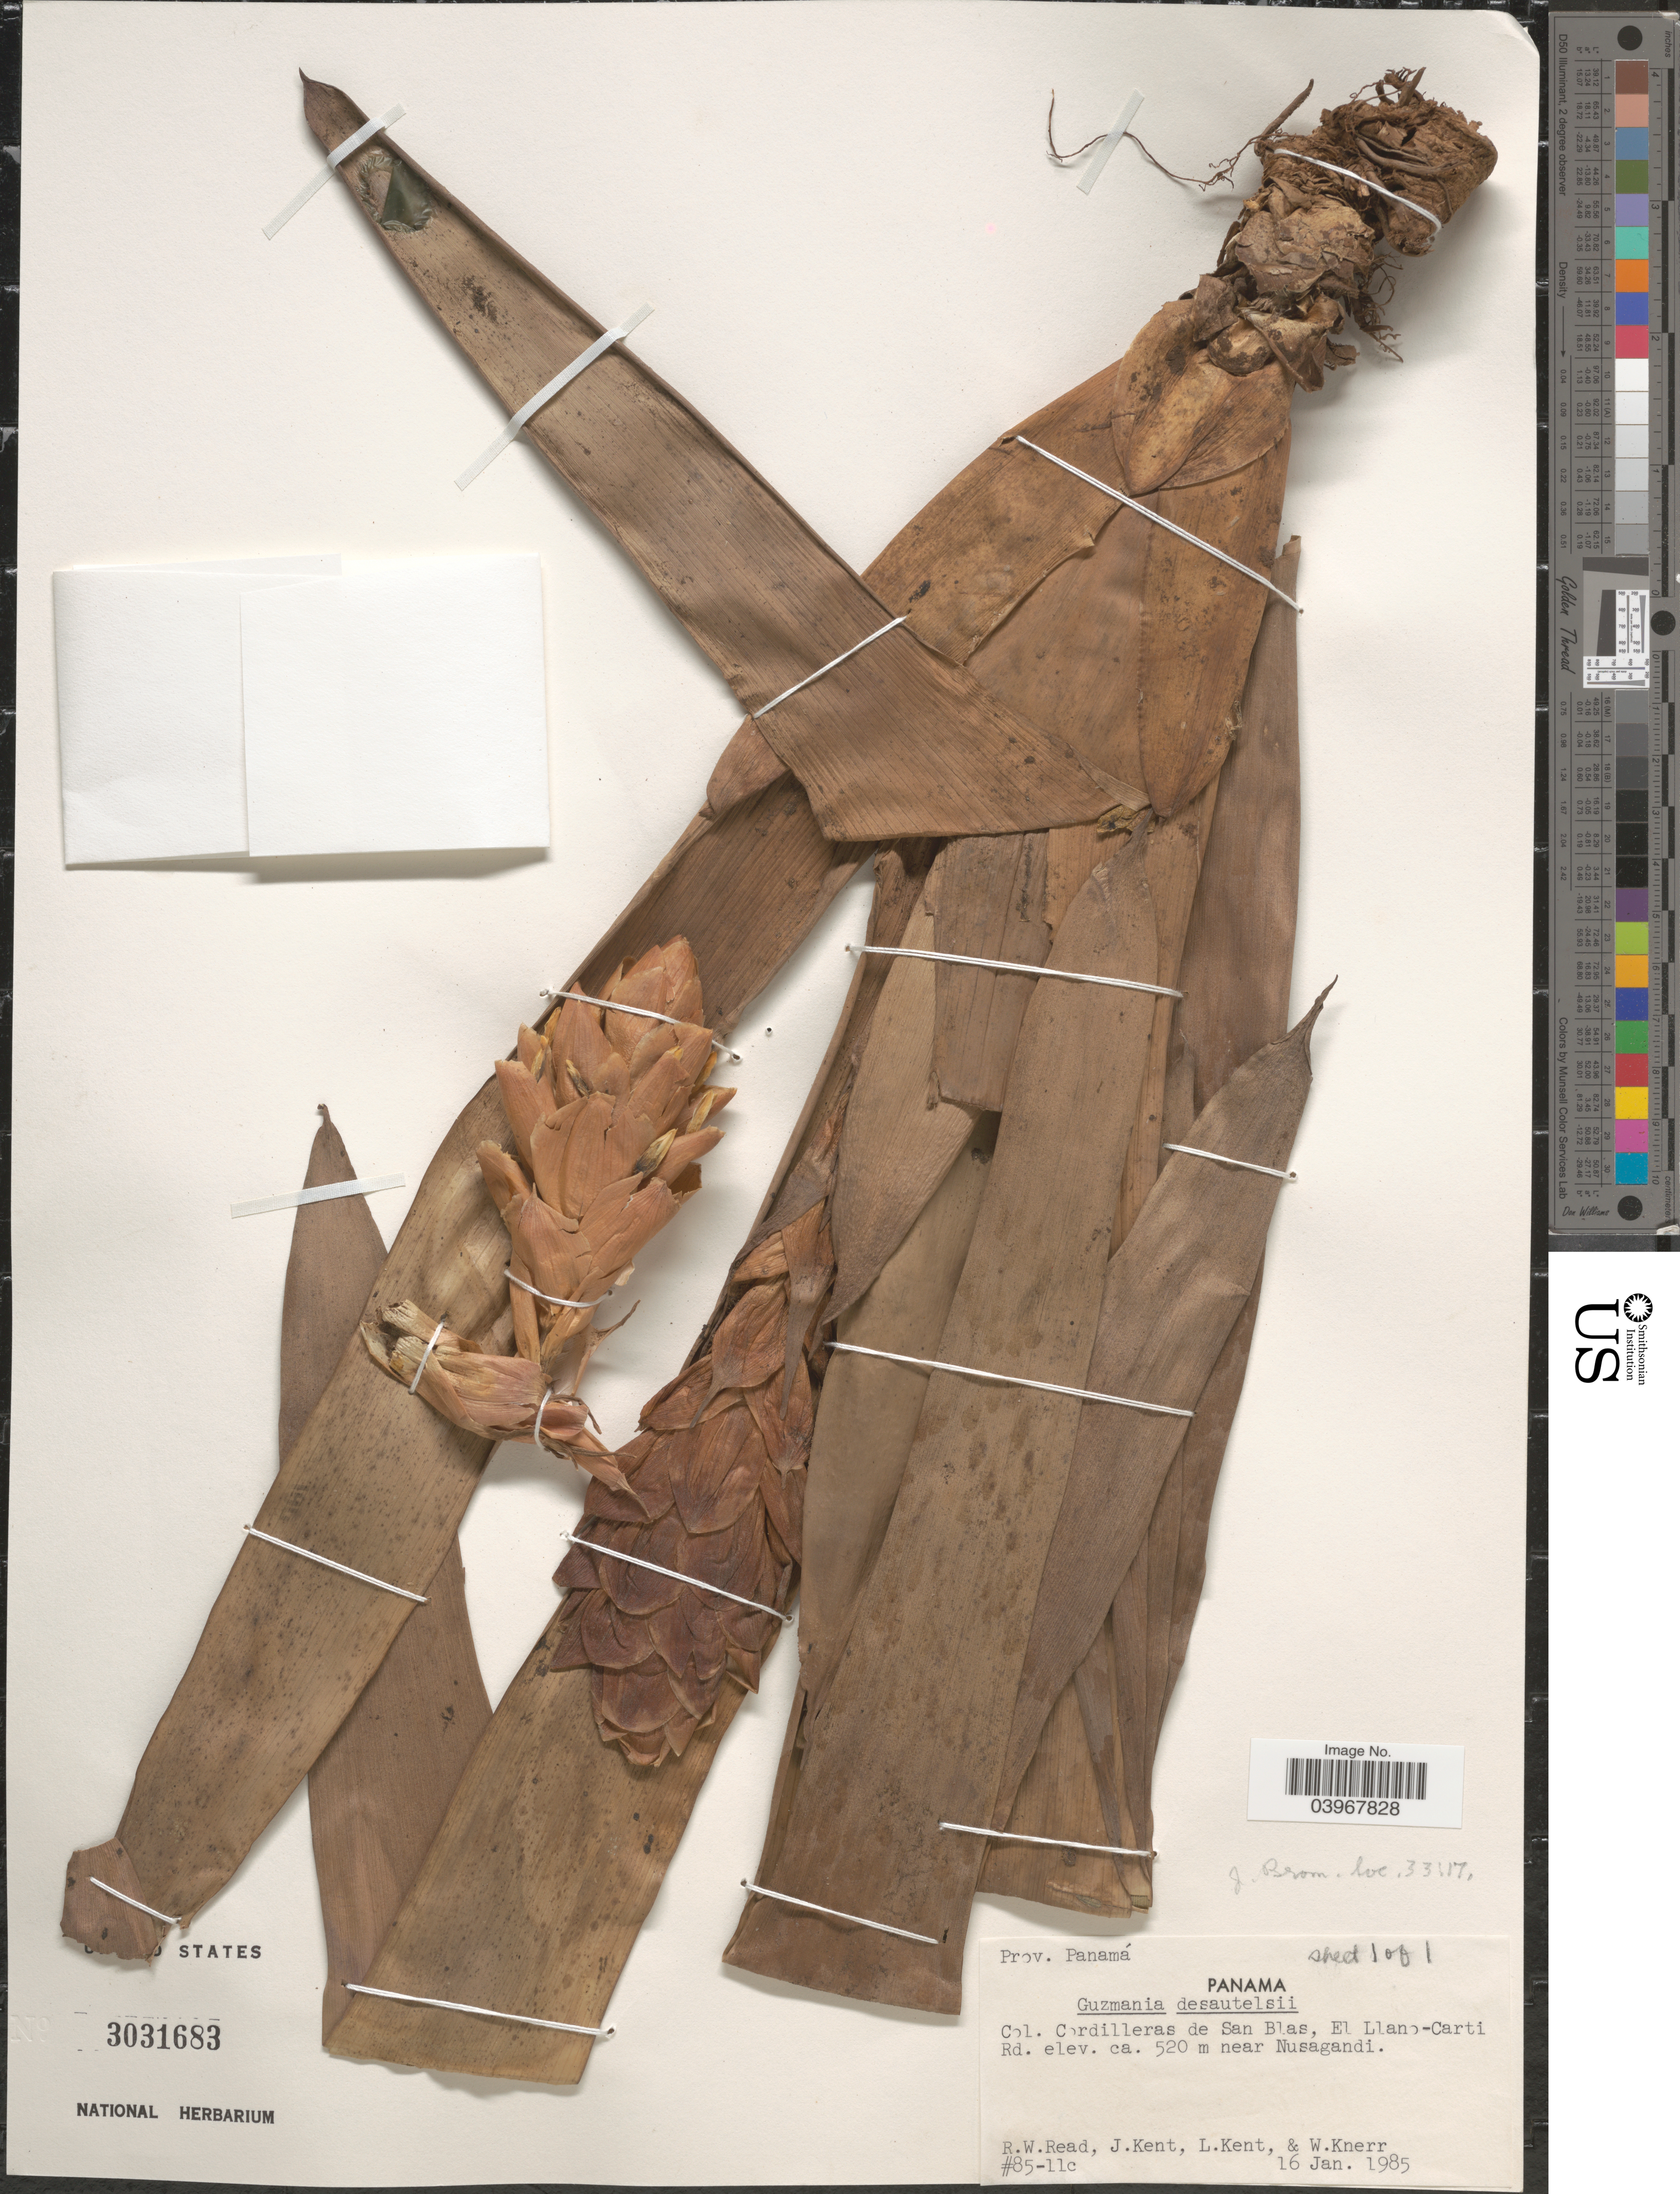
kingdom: Plantae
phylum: Tracheophyta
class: Liliopsida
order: Poales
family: Bromeliaceae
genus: Guzmania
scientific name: Guzmania desautelsii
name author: Read & L.B. Sm.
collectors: R. W. Read, J. Kent, L. Kent & W. Knerr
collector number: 85-11c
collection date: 1985-01-16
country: Panama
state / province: Panamá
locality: Cordilleras de San Blas, El Llano-Carto Rd. near Nusagandi.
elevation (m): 520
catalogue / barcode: US 3031683